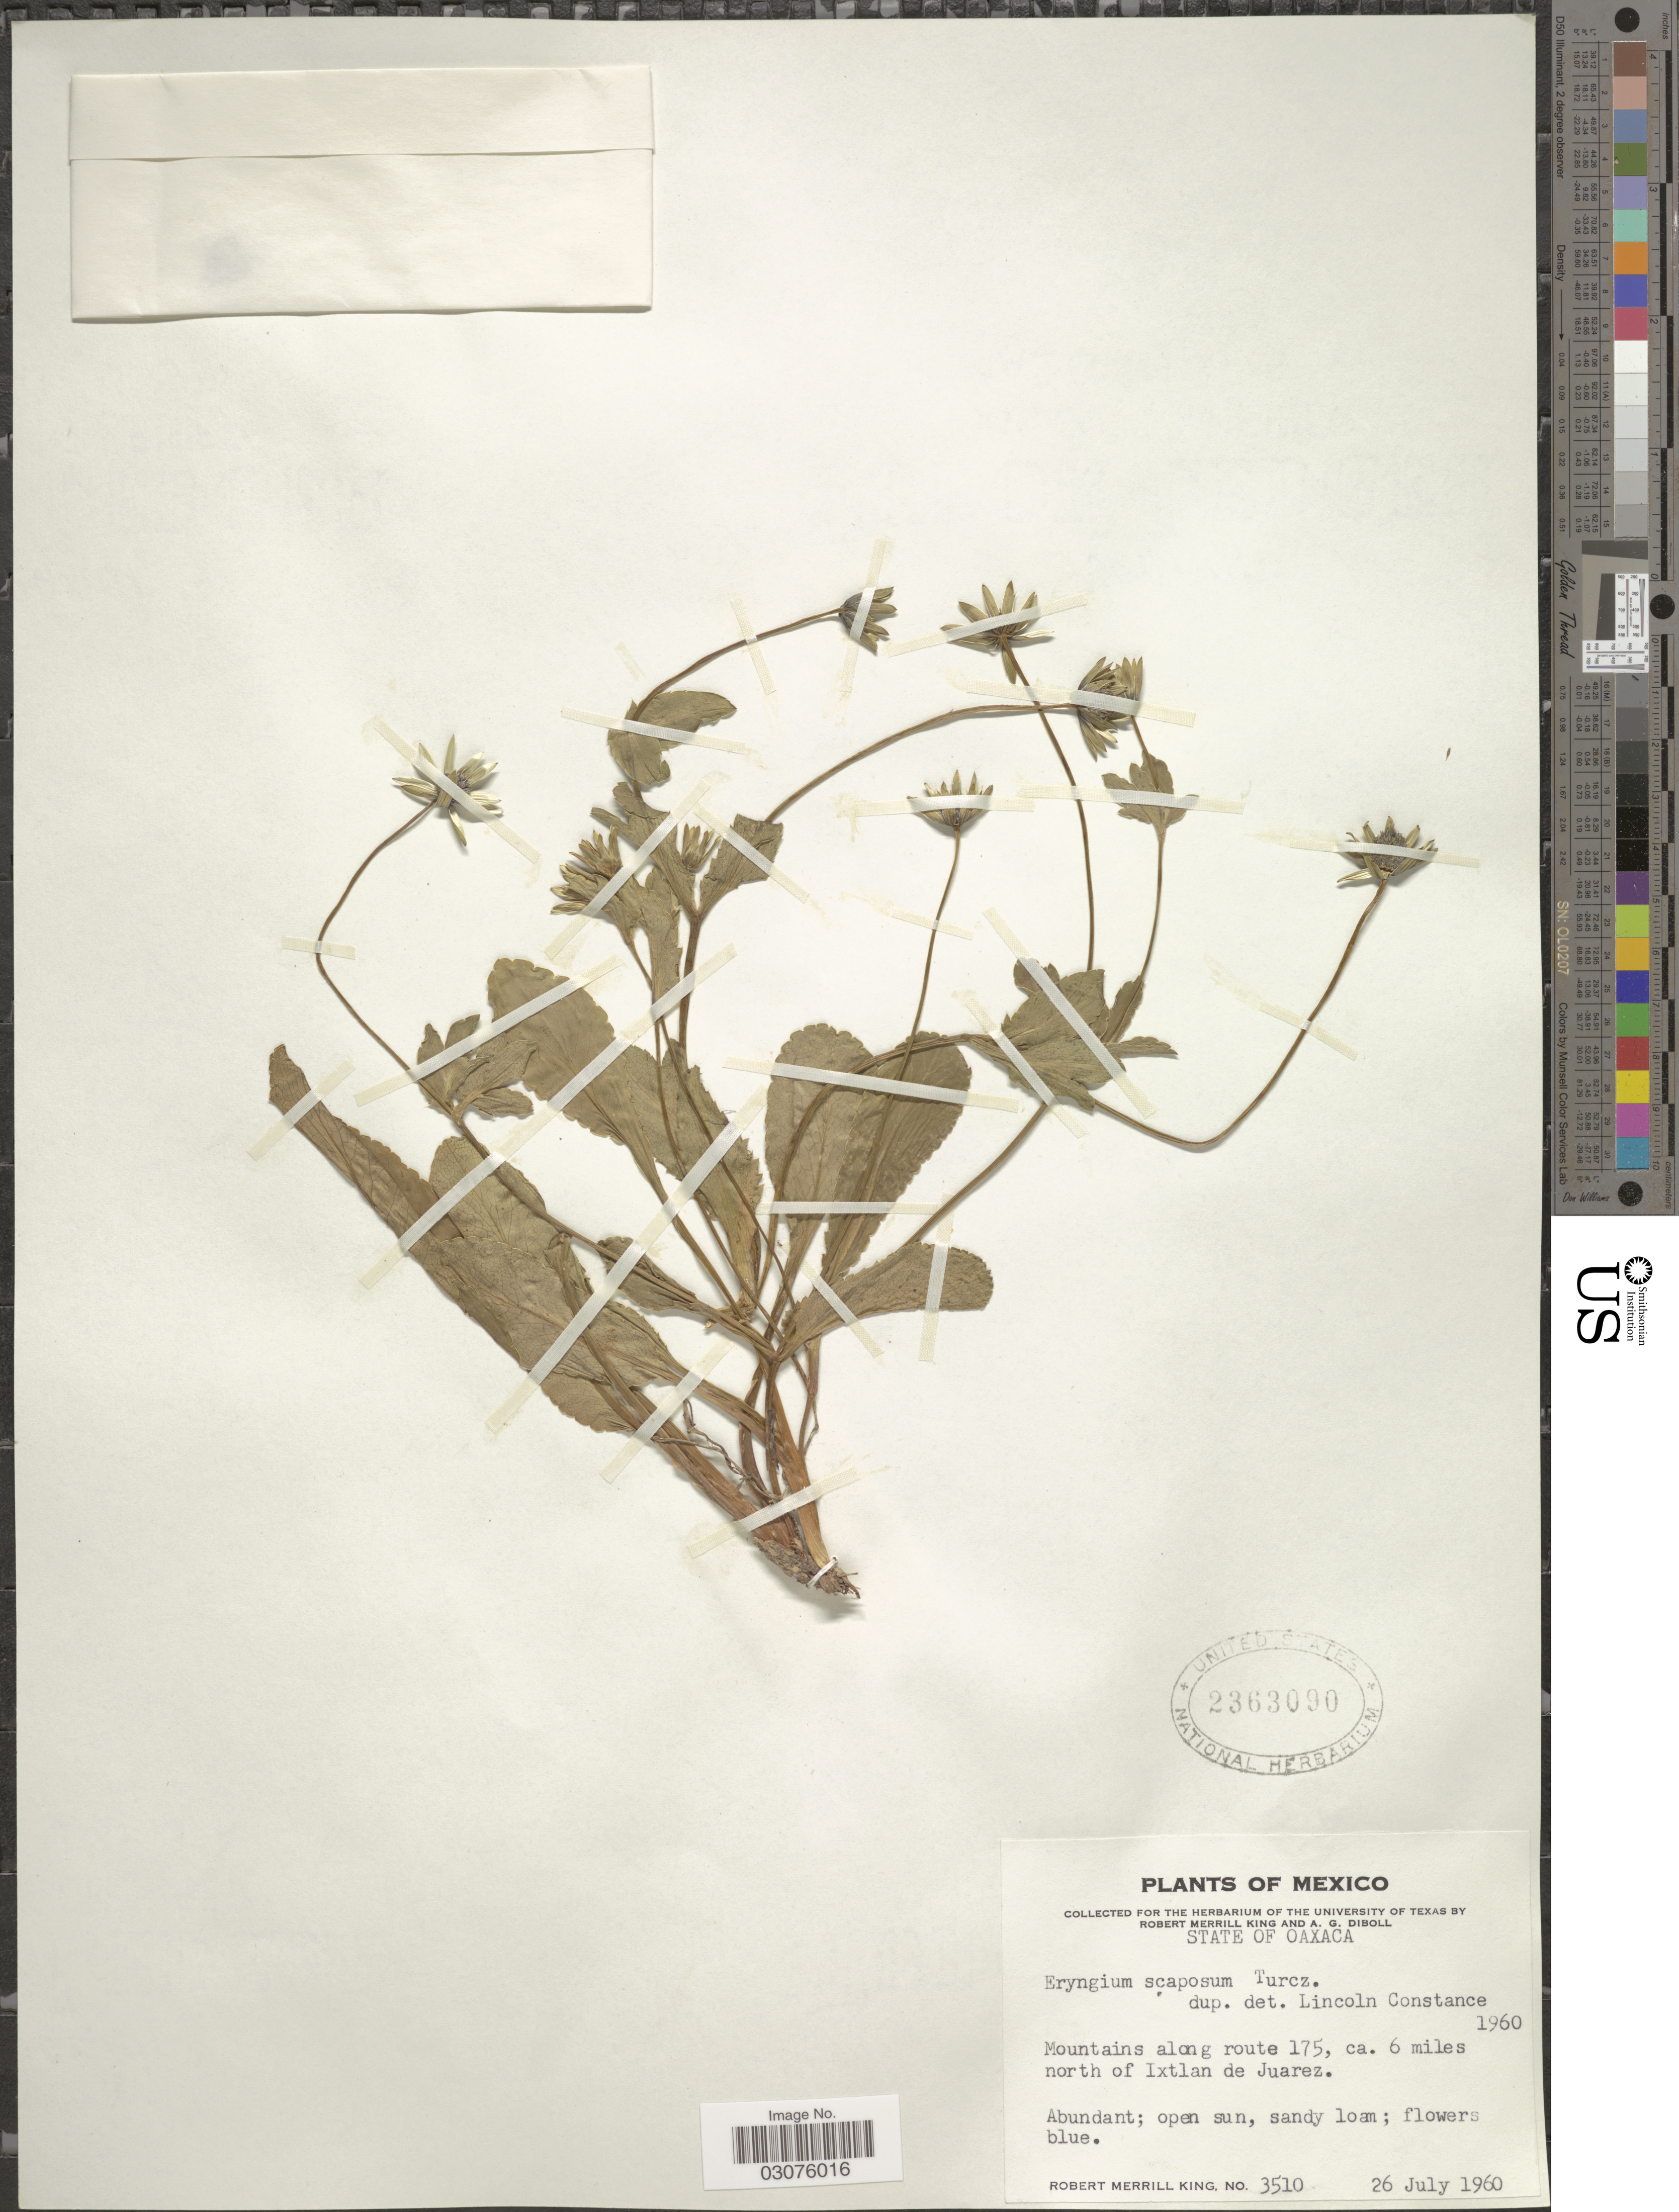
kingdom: Plantae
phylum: Tracheophyta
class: Magnoliopsida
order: Apiales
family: Apiaceae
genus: Eryngium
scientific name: Eryngium scaposum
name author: Turcz.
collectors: R. M. King & A. Diboll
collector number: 3510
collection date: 1960-07-26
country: Mexico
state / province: Oaxaca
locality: State of Oaxaca. Mountains along route 175, ca. 6 miles north of Ixtlan de Juarez.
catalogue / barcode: US 2363090